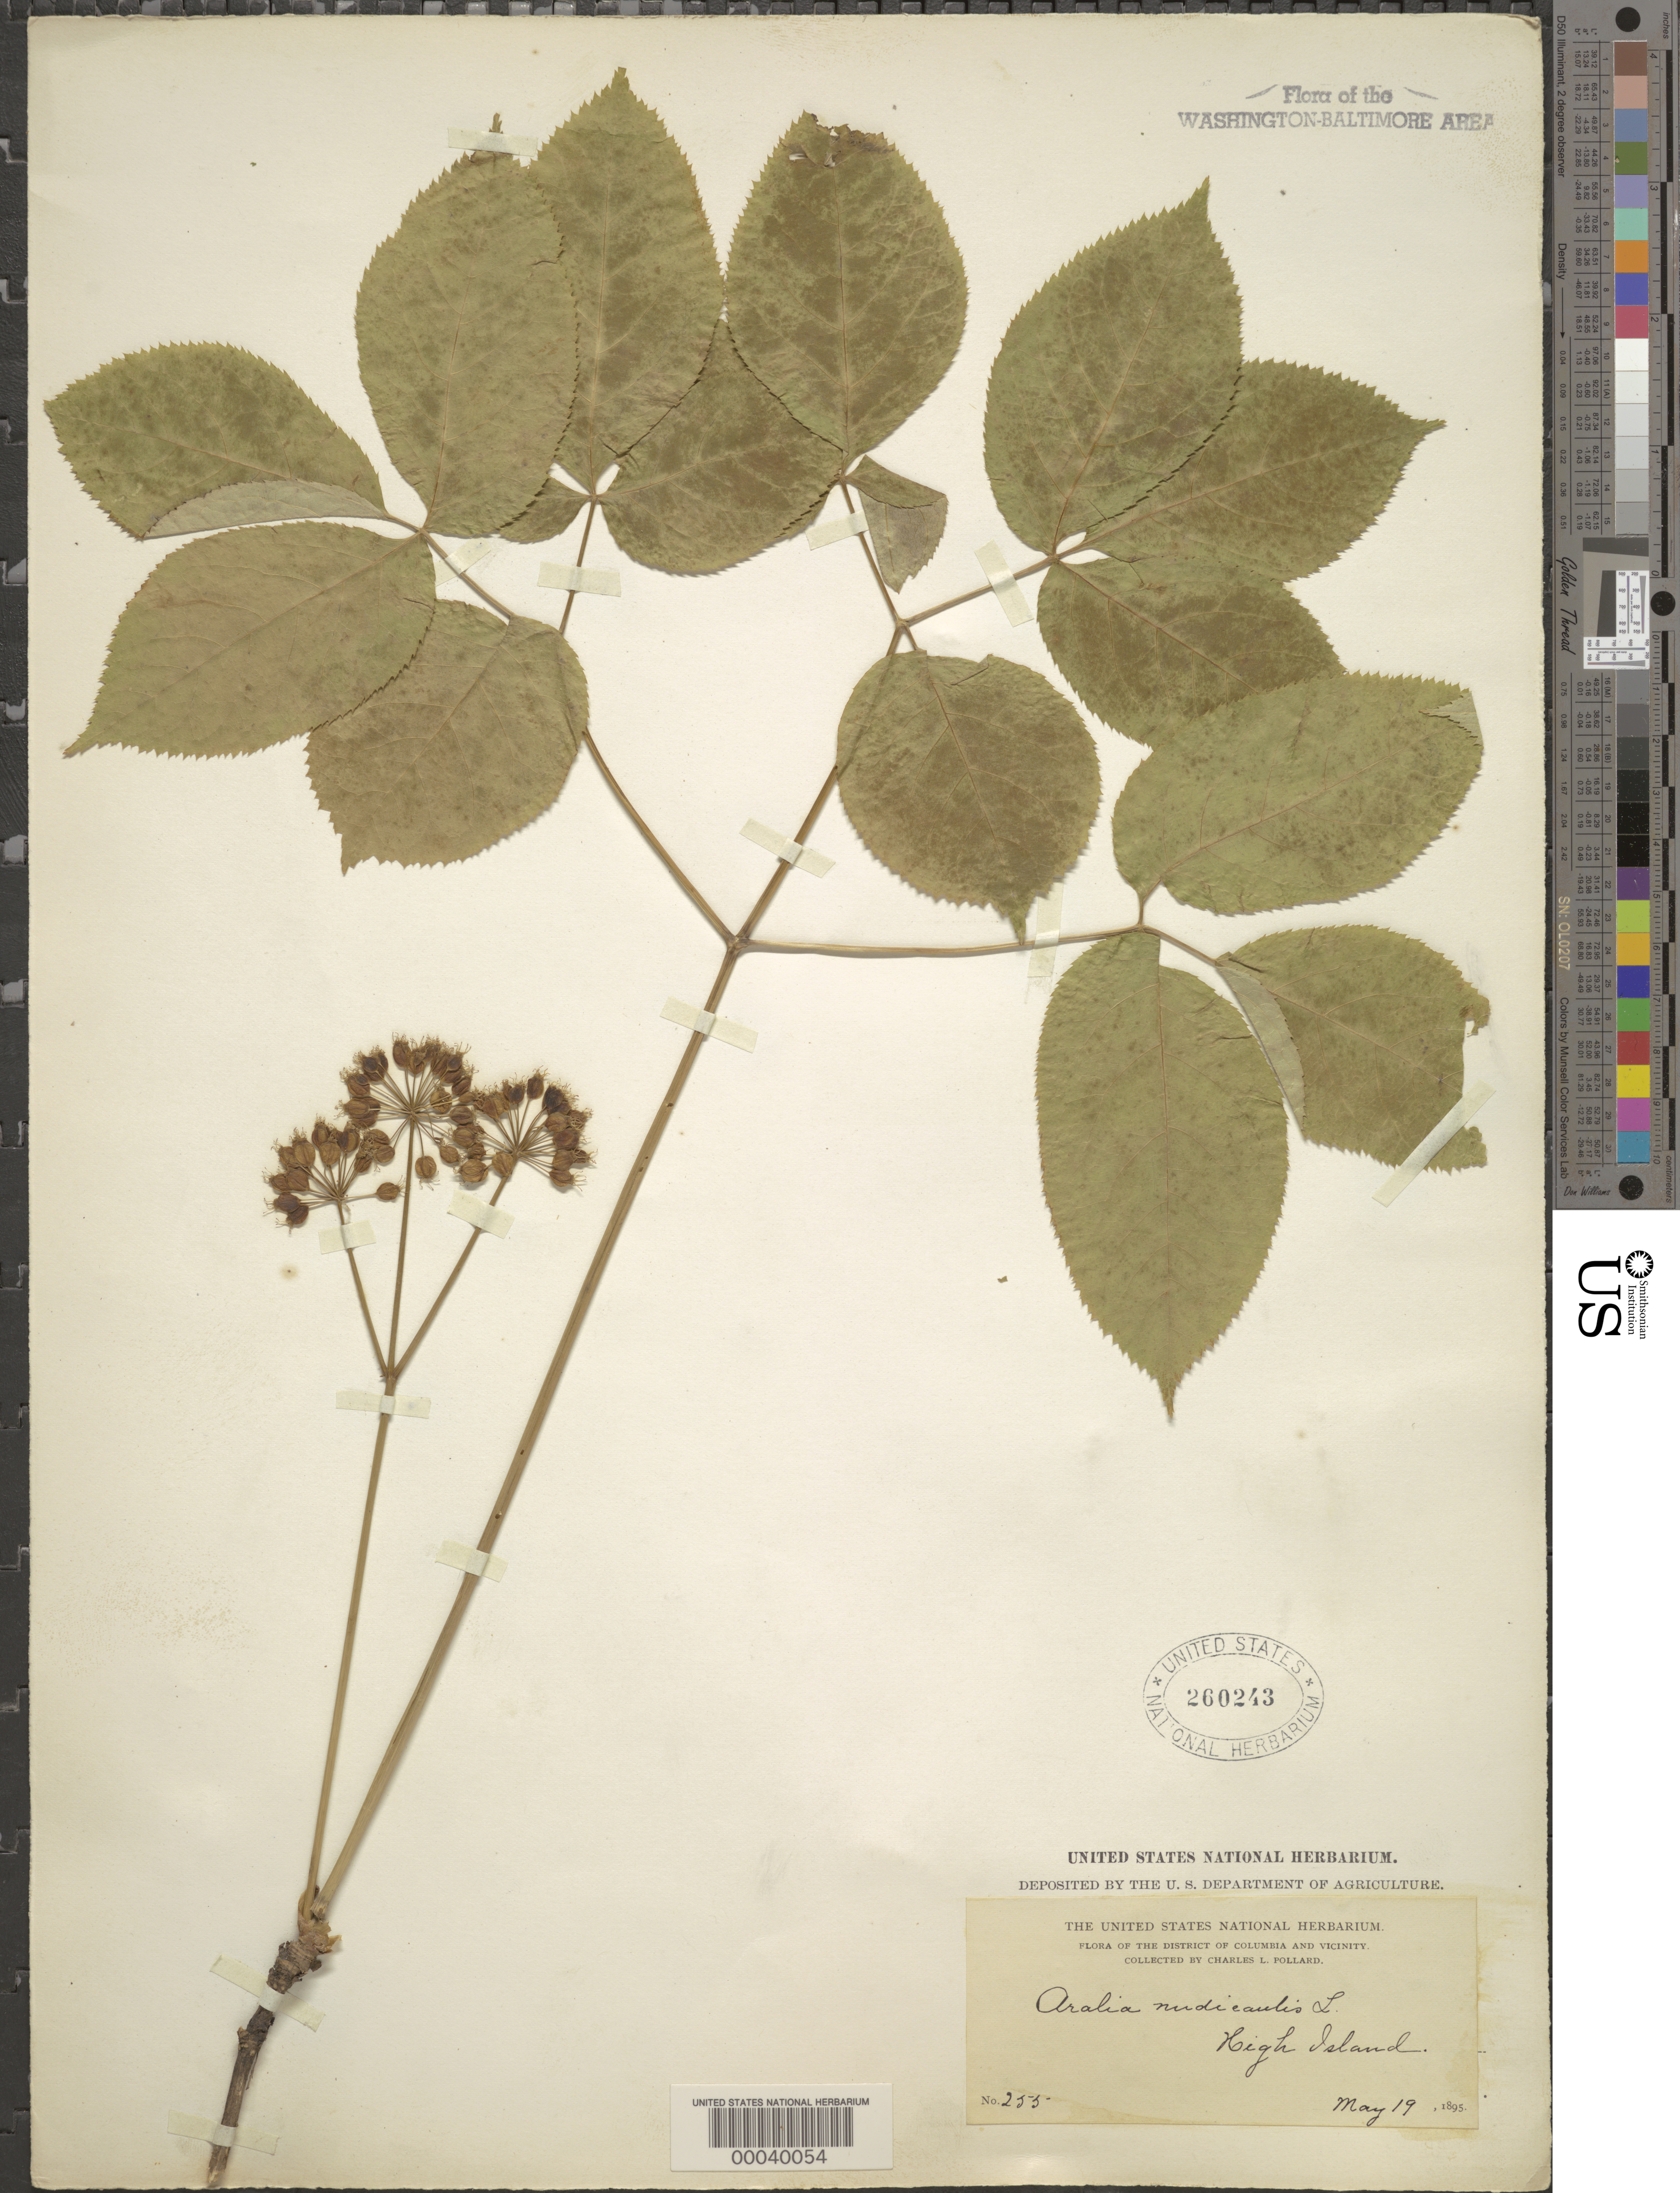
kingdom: Plantae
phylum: Tracheophyta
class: Magnoliopsida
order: Apiales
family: Araliaceae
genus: Aralia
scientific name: Aralia nudicaulis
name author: L.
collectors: C. L. Pollard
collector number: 255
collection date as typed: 19 May 1895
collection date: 1895-05-19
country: United States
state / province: Maryland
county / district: Montgomery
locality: High Island C. & O. Canal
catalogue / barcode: US 260243